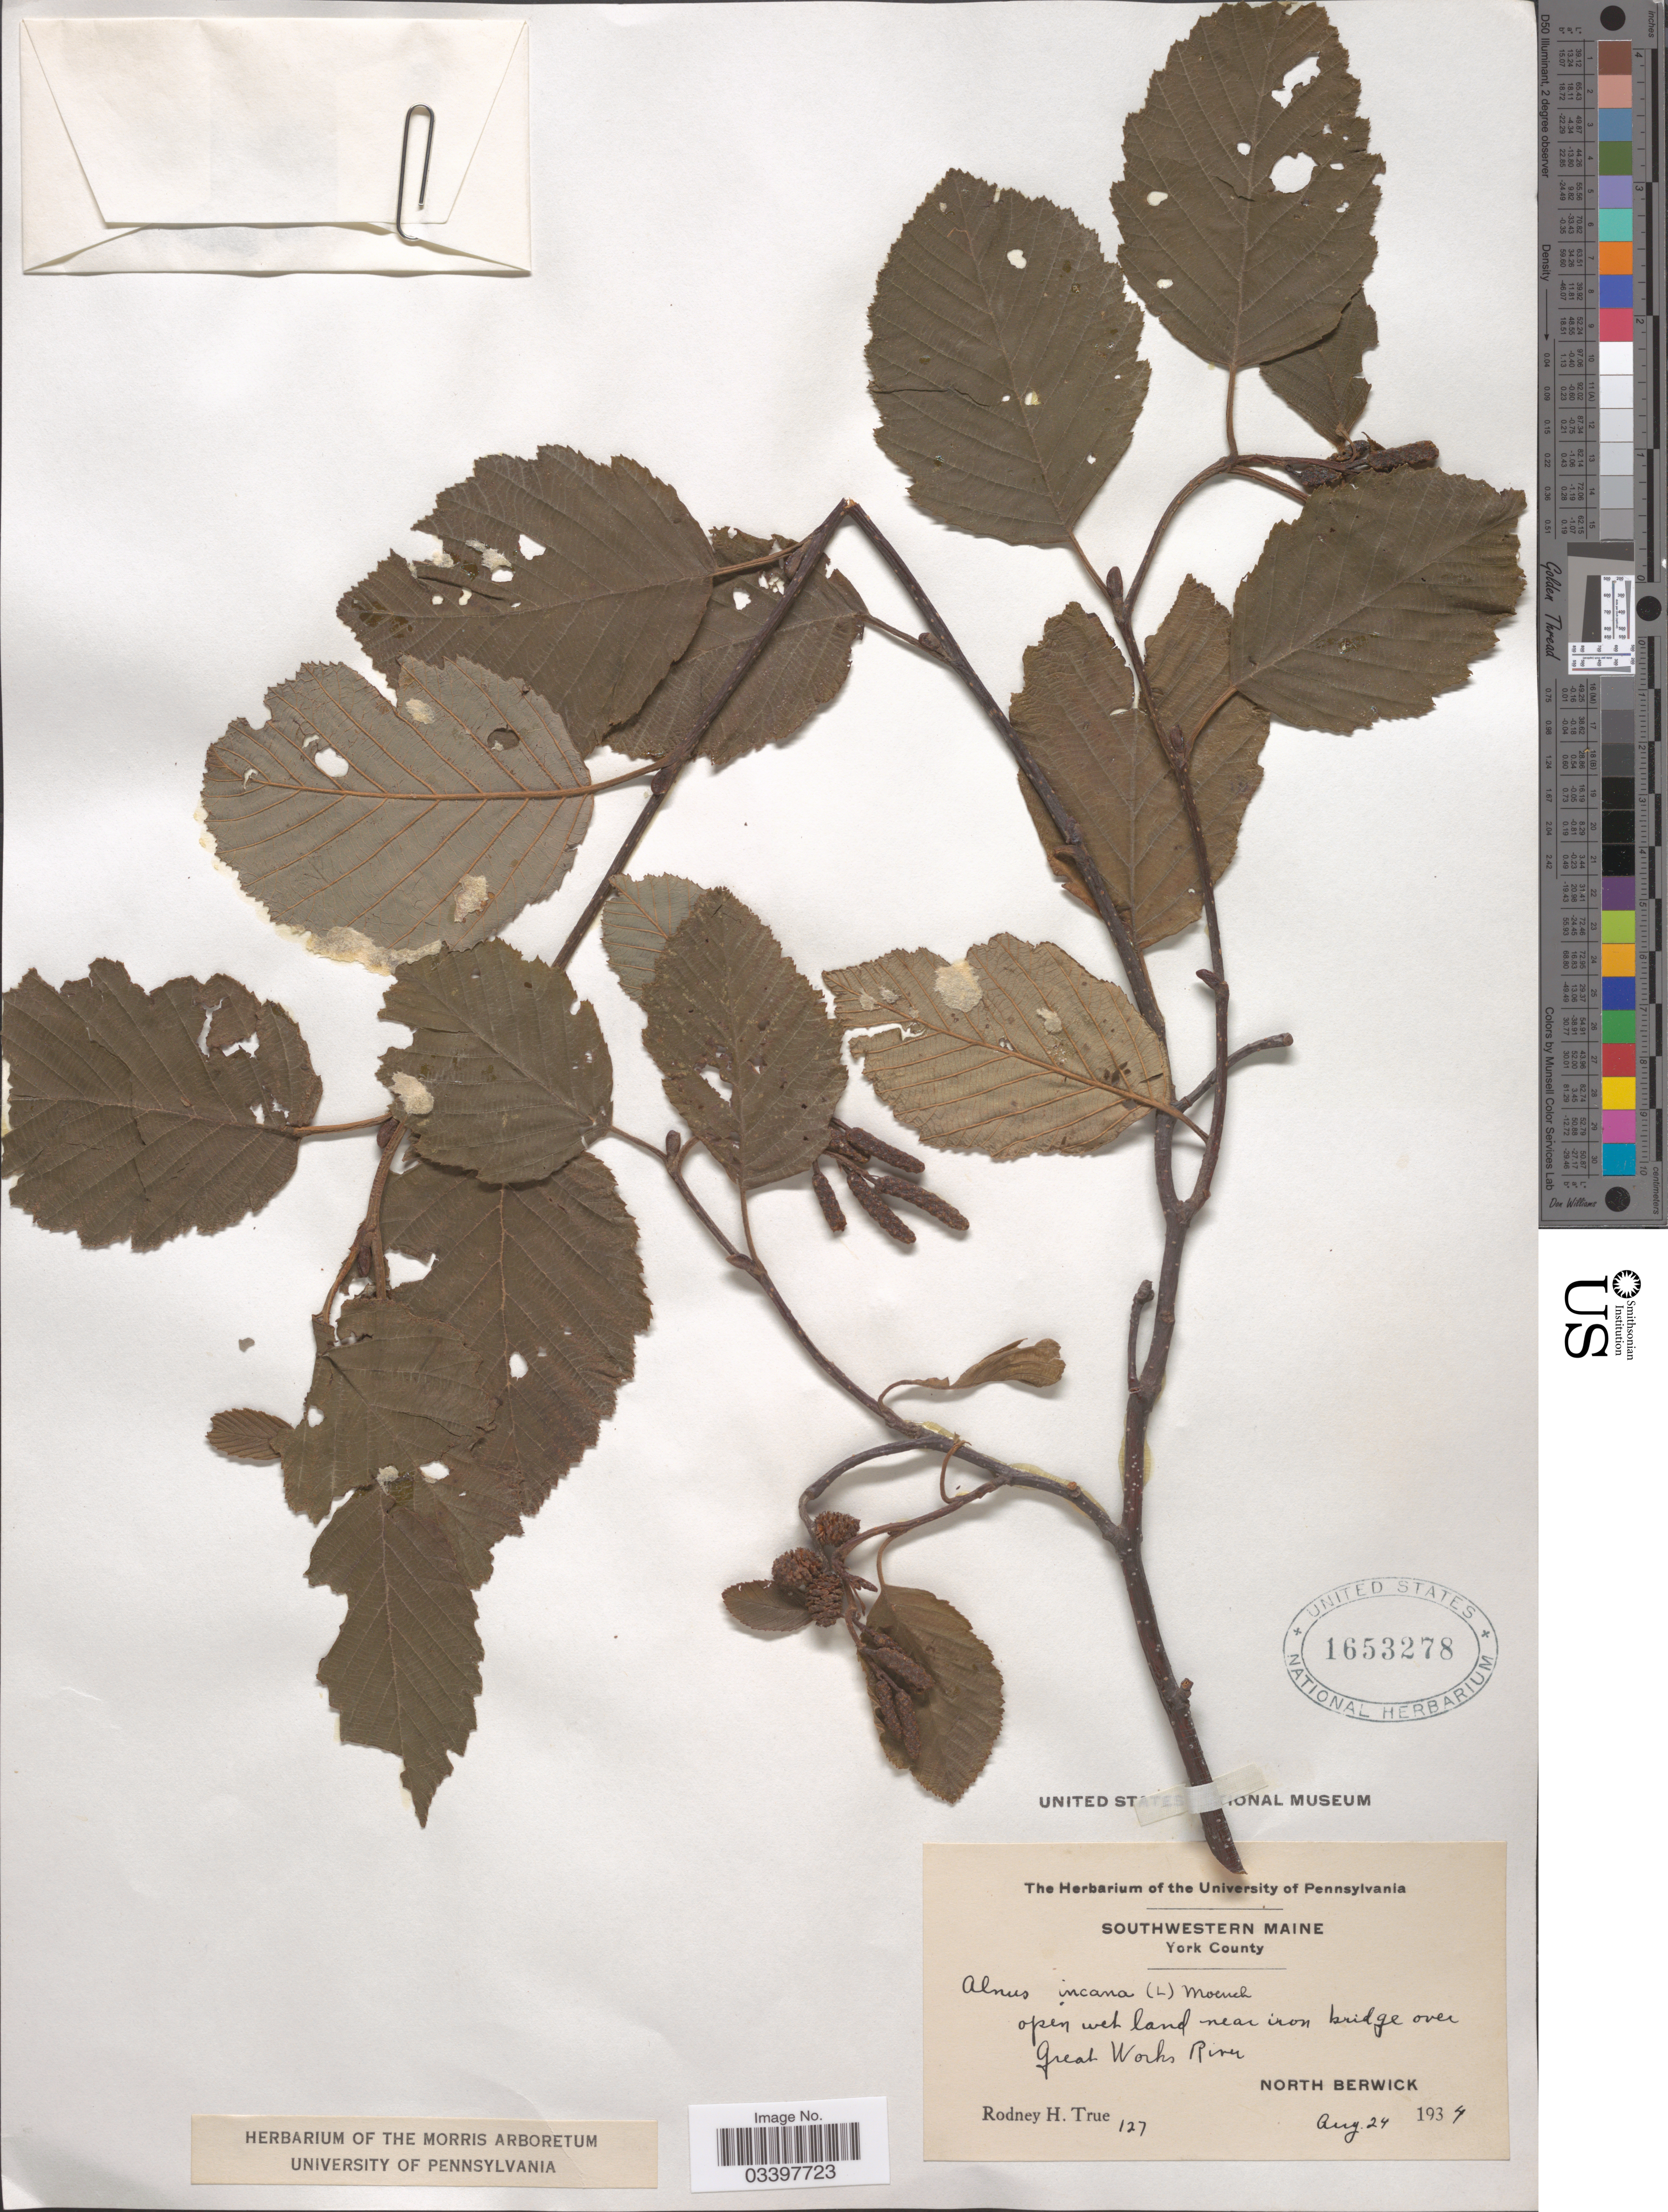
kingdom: Plantae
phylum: Tracheophyta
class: Magnoliopsida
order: Fagales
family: Betulaceae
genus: Alnus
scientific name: Alnus incana subsp. rugosa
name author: (Du Roi) R.T. Clausen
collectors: R. H. True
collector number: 127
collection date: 1934-08-24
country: United States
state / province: Maine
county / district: York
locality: Southwestern Maine, York County. Open wet land near iron bridge over Great Works River. North Berwick.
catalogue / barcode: US 1653278